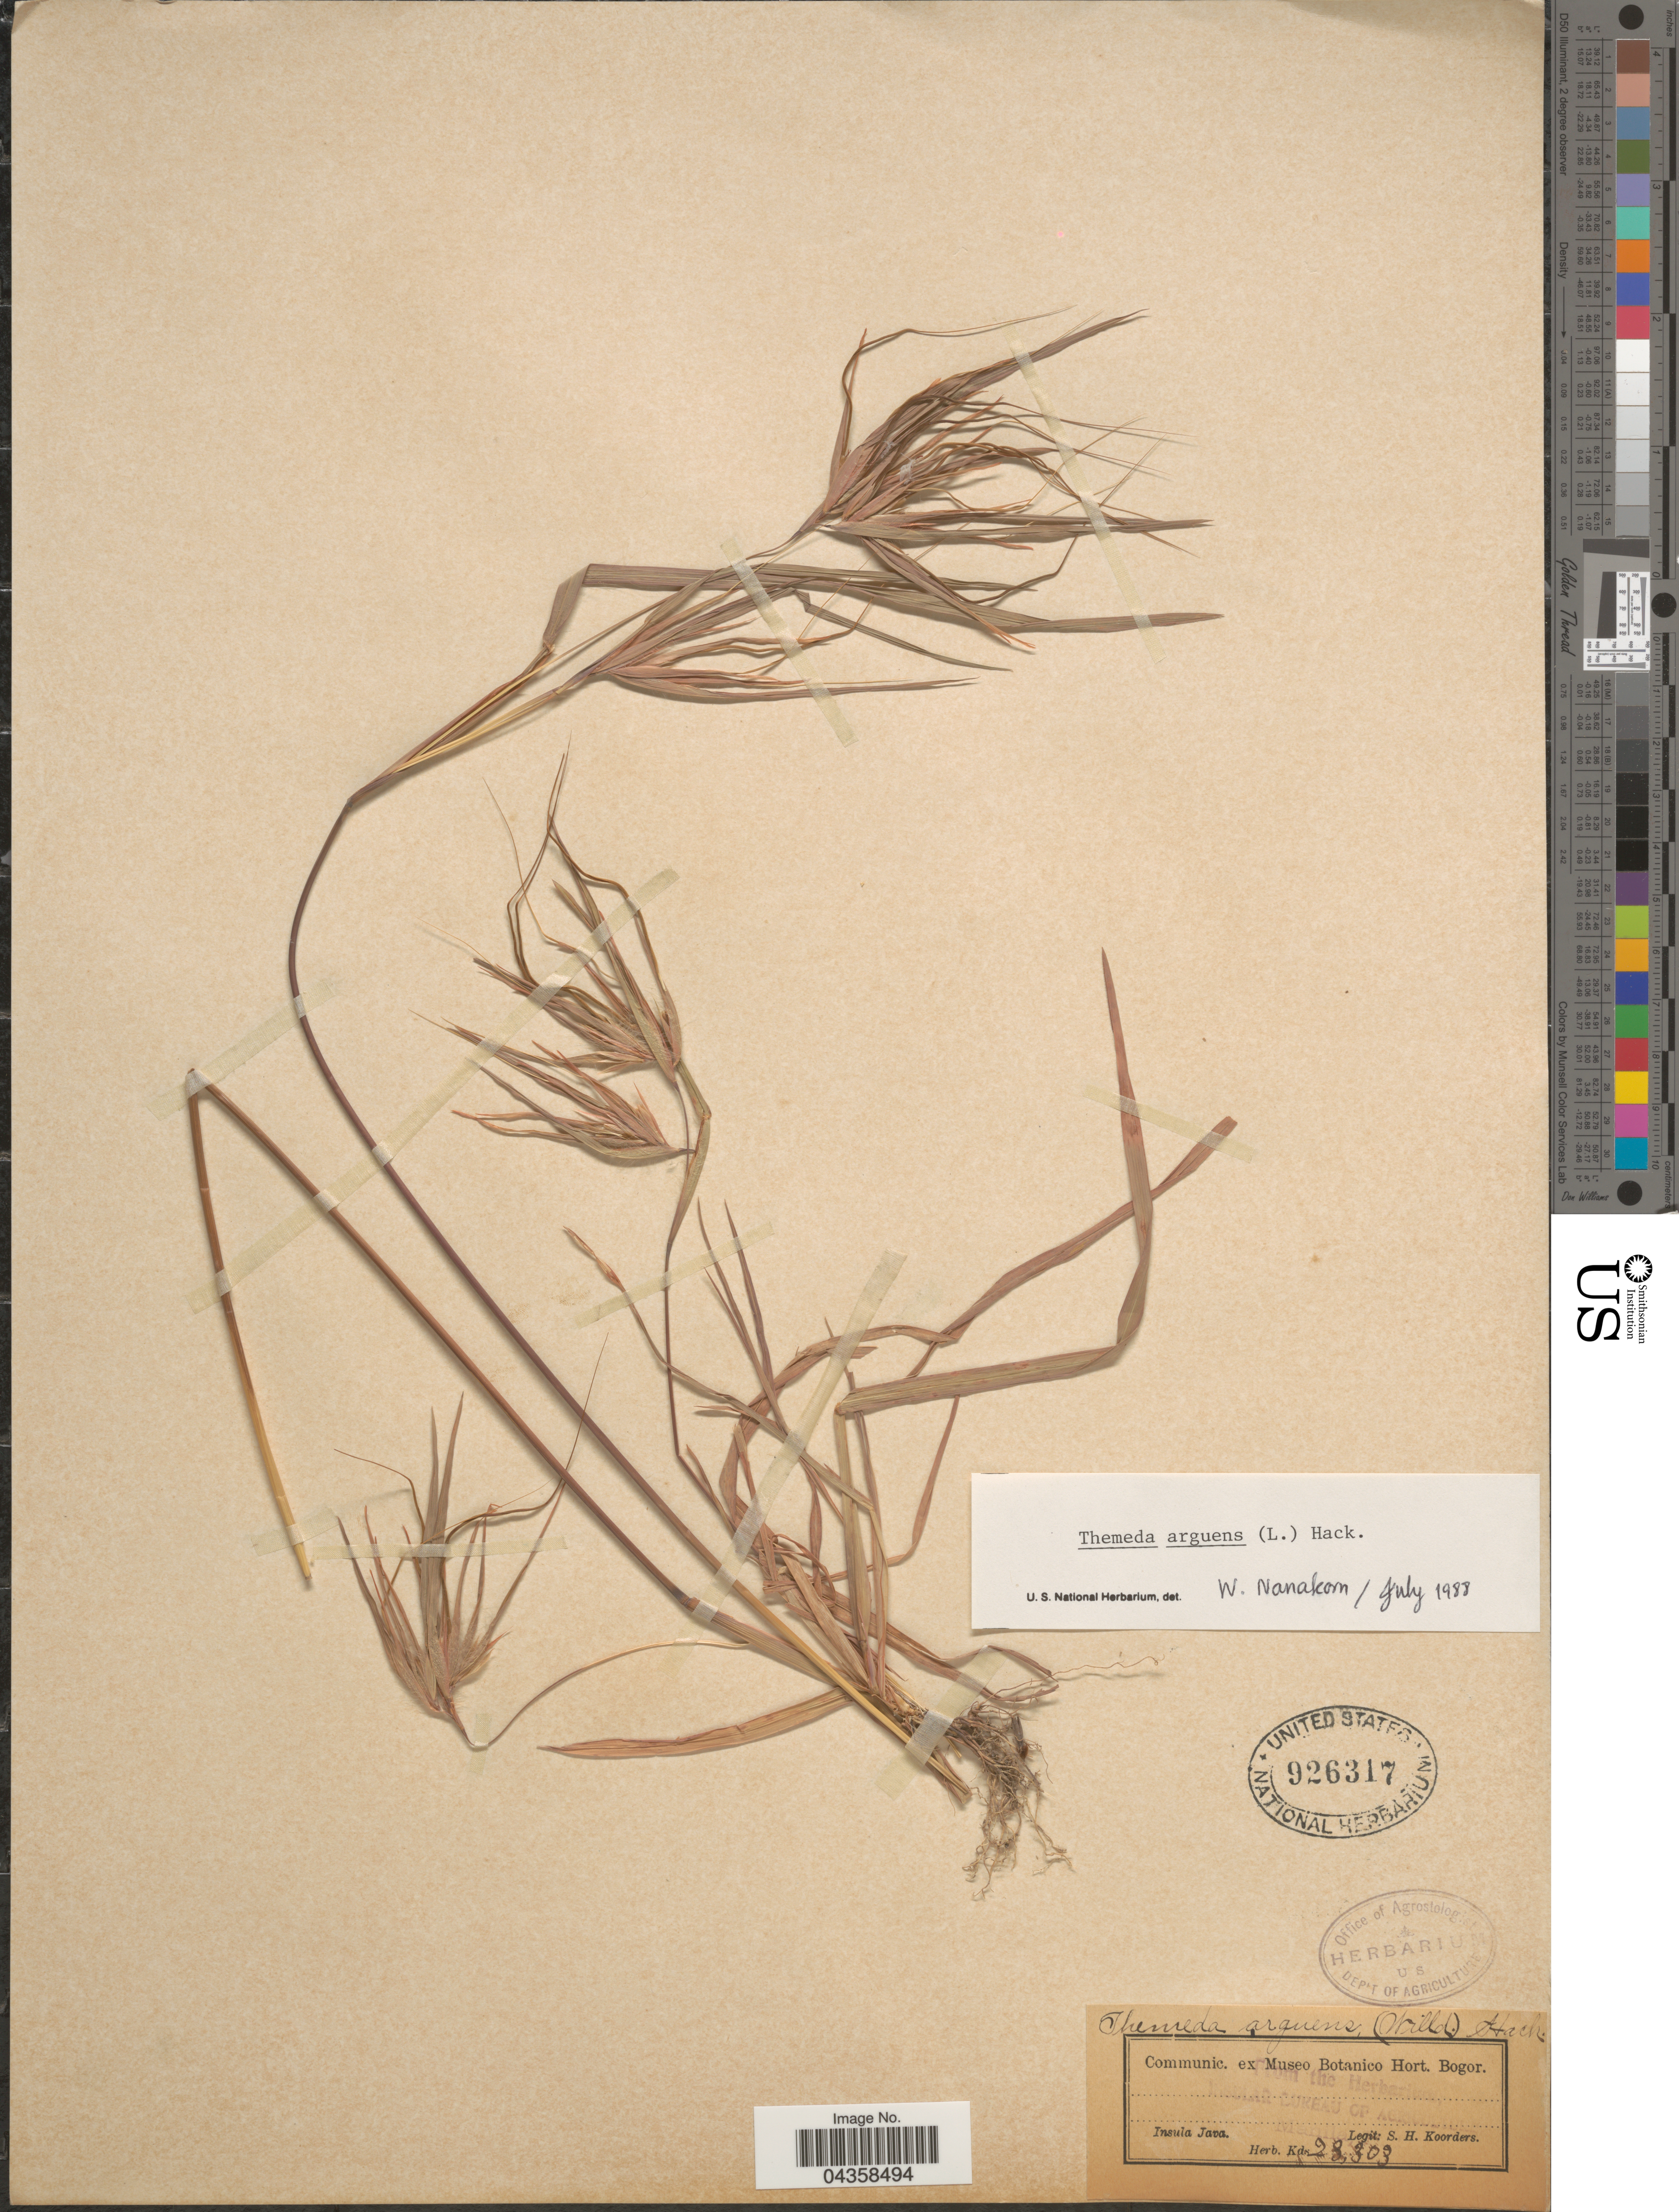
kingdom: Plantae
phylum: Tracheophyta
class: Liliopsida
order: Poales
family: Poaceae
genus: Themeda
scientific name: Themeda arguens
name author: (L.) Hack.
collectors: S. H. Koorders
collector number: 23303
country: Indonesia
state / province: Java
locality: Insula Java.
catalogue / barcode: US 926317